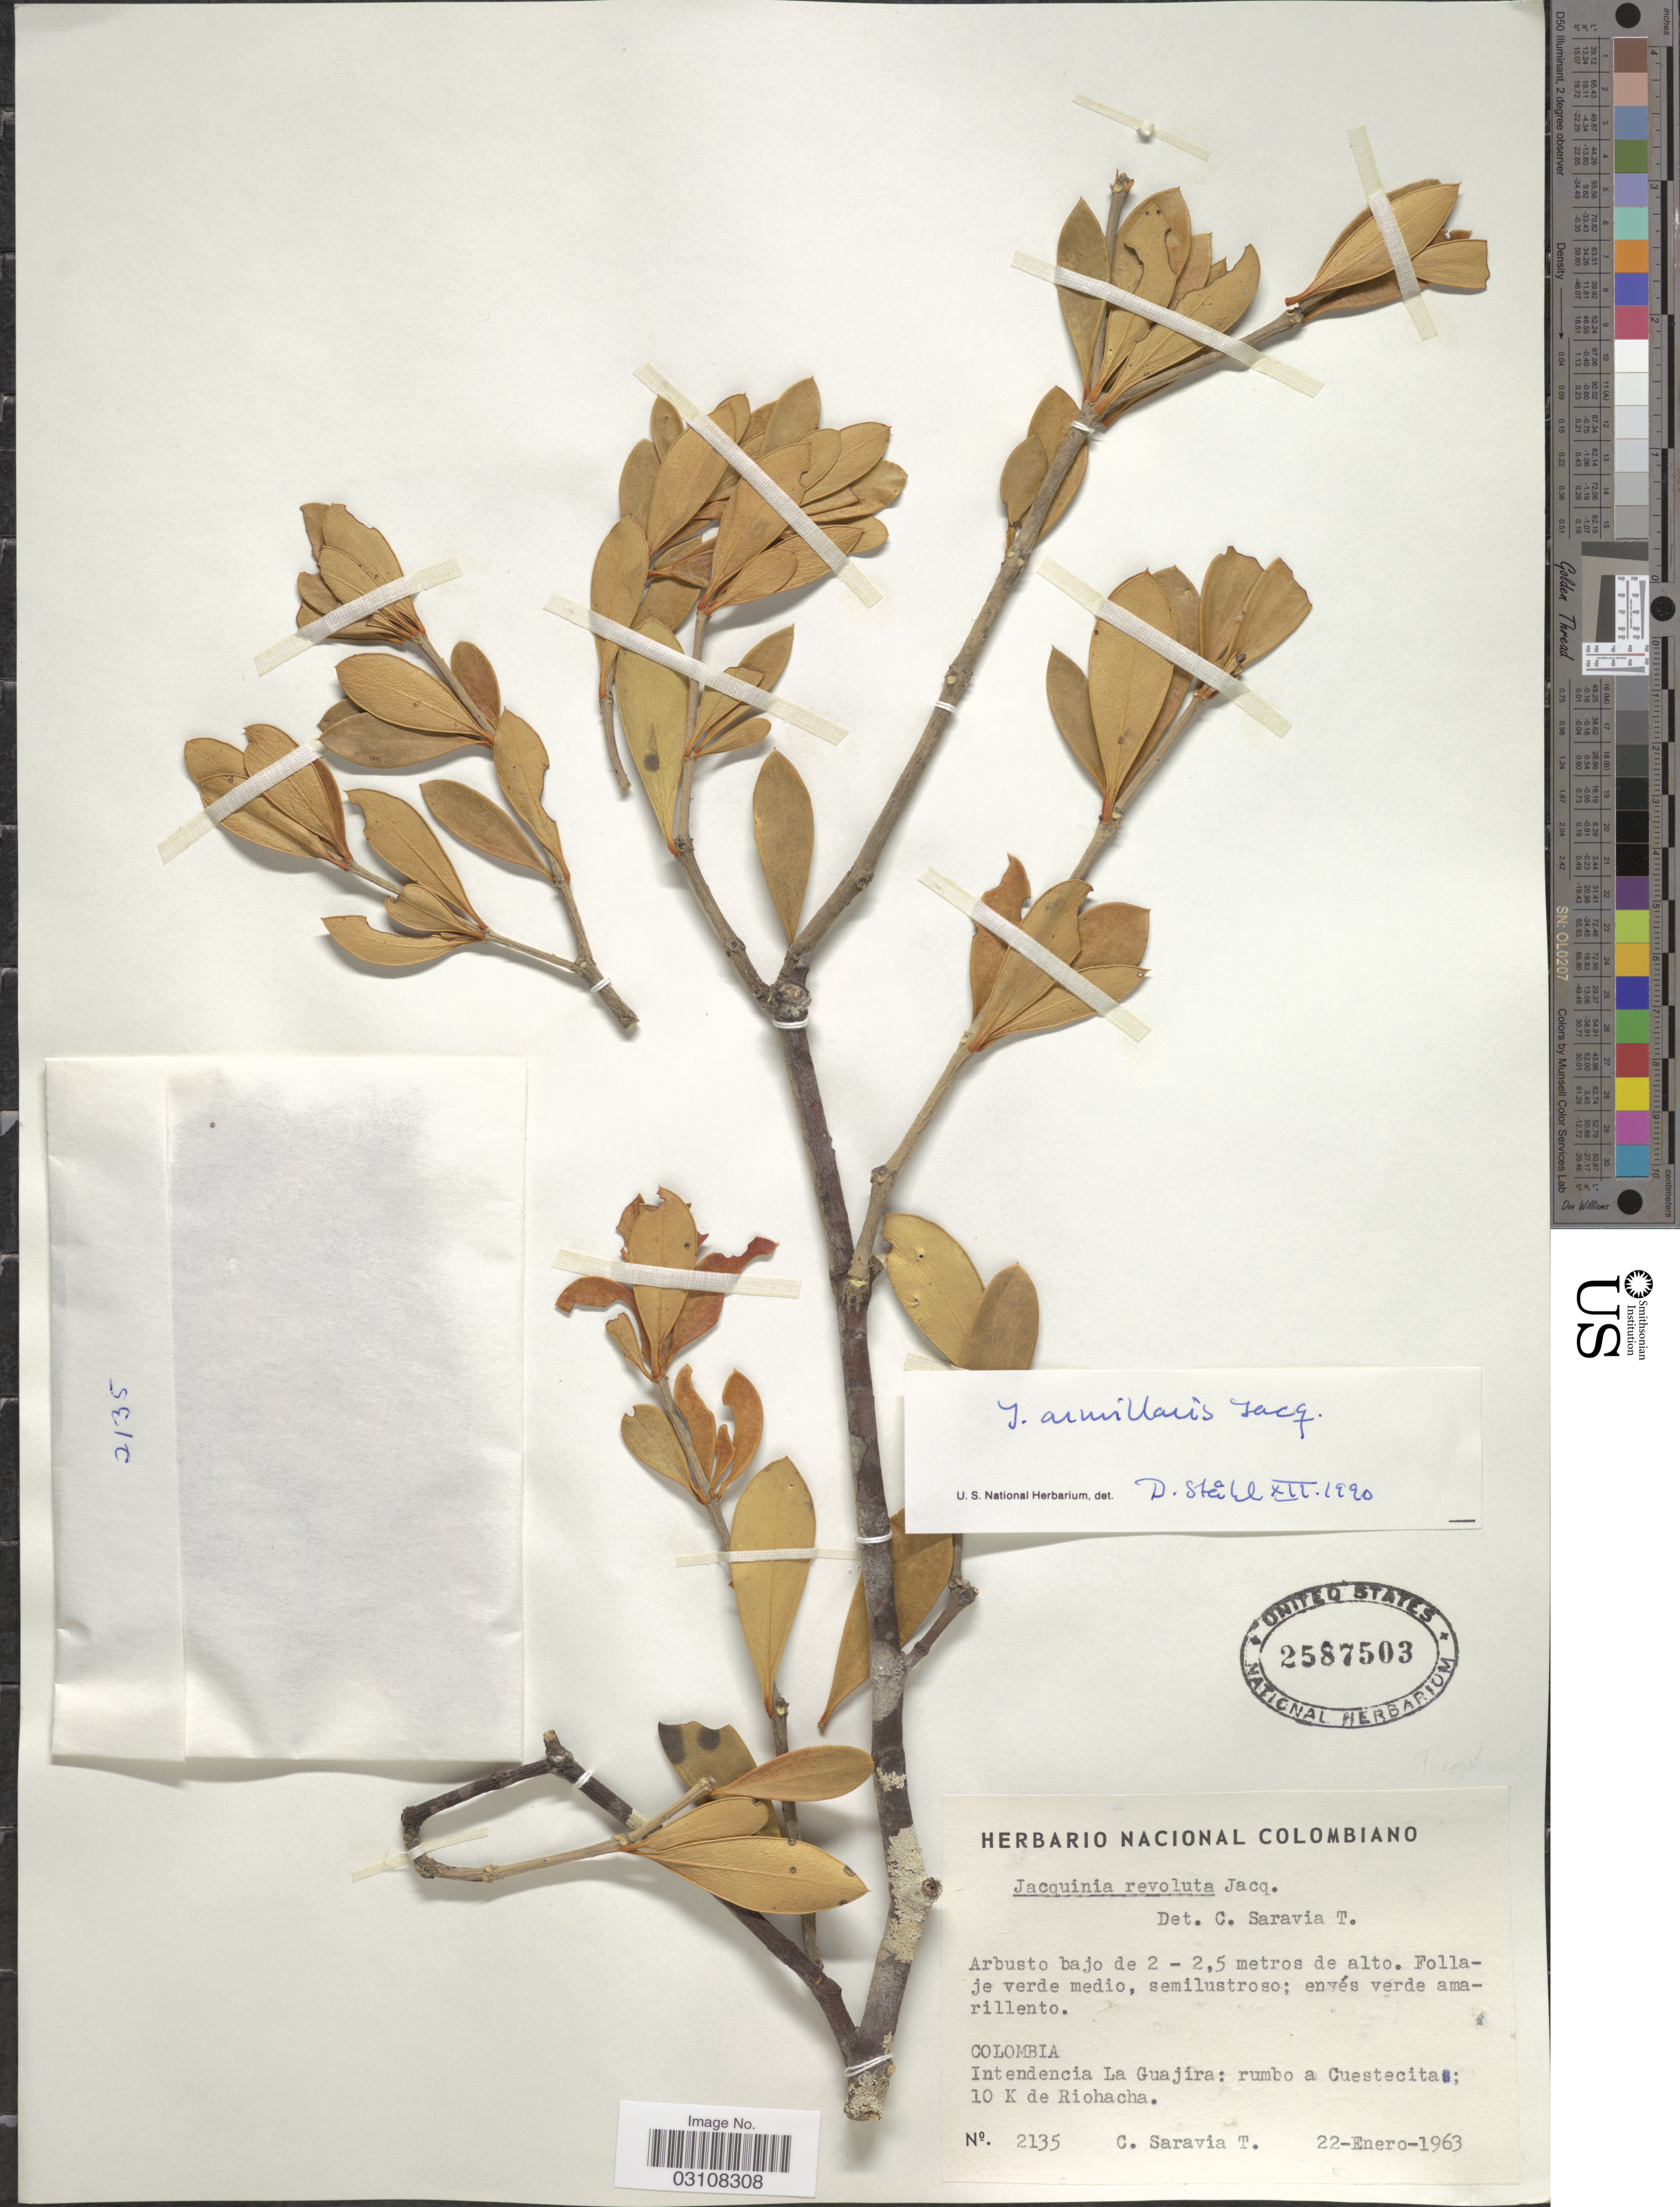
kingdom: Plantae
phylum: Tracheophyta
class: Magnoliopsida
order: Ericales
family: Primulaceae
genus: Jacquinia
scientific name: Jacquinia armillaris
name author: Jacq.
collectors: C. Saravia T.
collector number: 2135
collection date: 1963-01-22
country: Colombia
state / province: La Guajira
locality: Intendencia La Guajira: rumbo a Cuestecita; 10 K de Riohacha.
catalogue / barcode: US 2587503